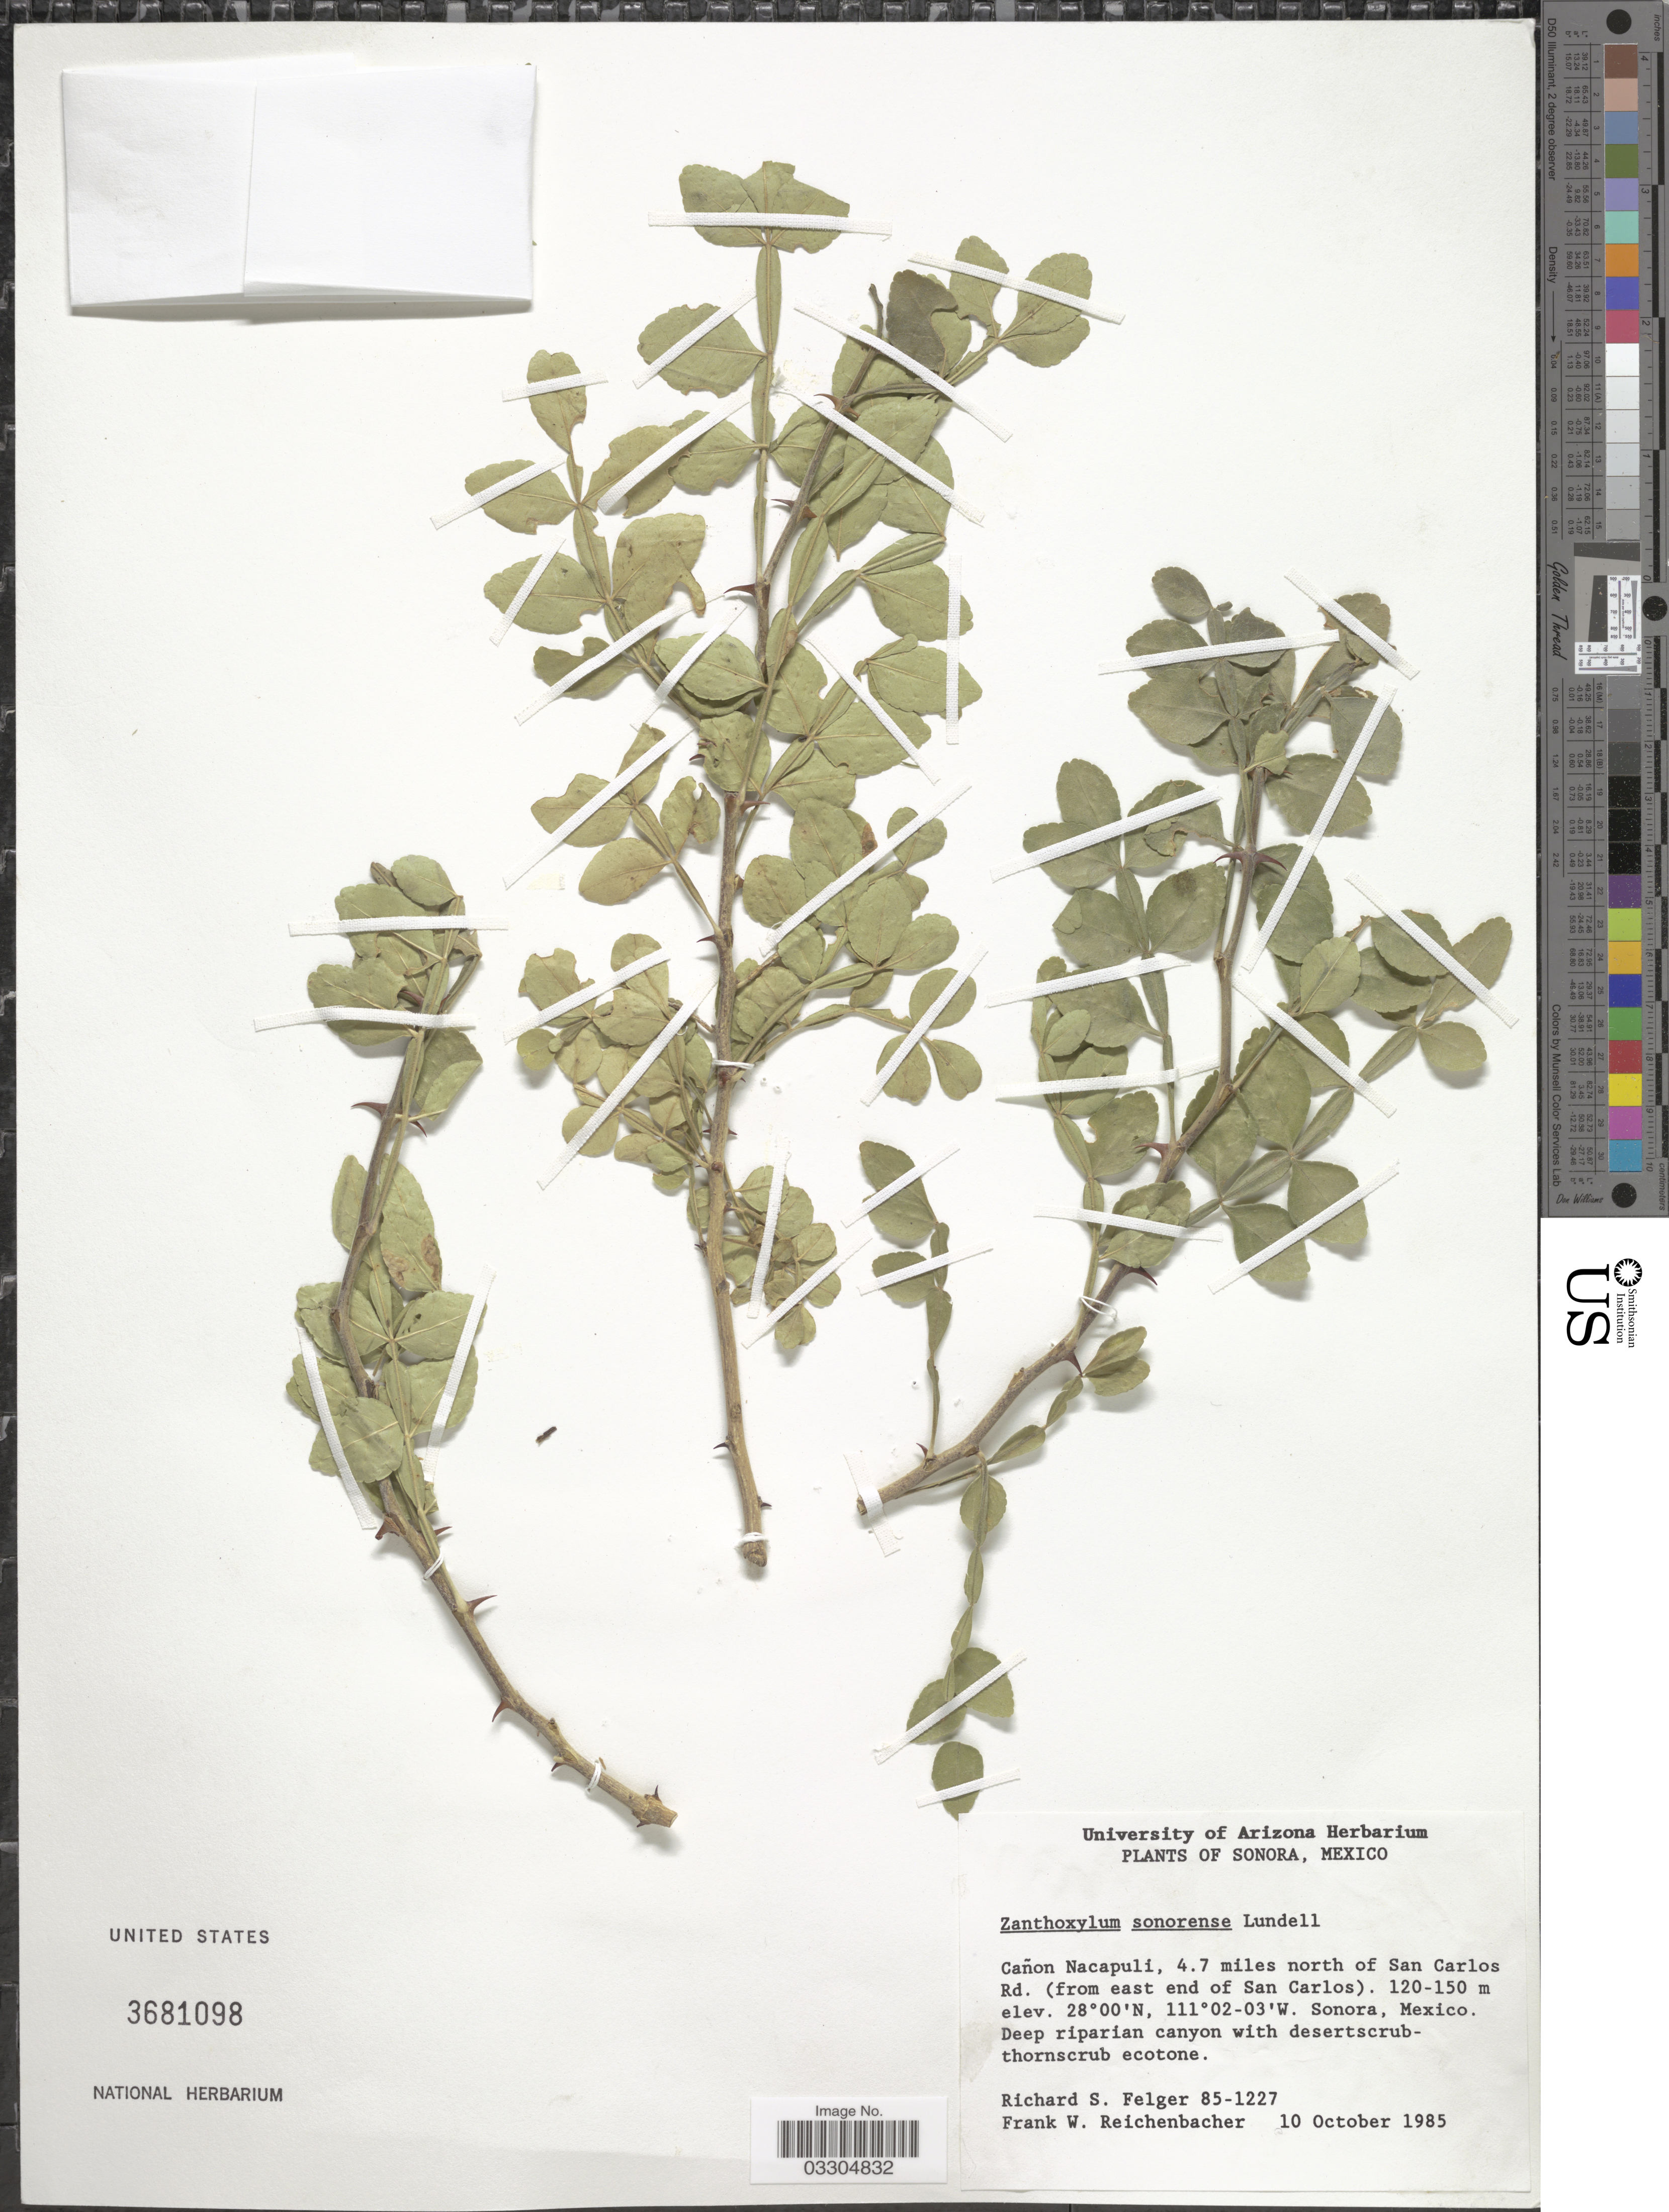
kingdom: Plantae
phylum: Tracheophyta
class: Magnoliopsida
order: Sapindales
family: Rutaceae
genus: Zanthoxylum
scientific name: Zanthoxylum sonorense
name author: Lundell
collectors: R. S. Felger & Reichenbacher, F. W.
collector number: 85-1227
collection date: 1985-10-10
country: Mexico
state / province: Sonora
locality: Cañon Nacapuli, 4.7 miles north of San Carlos Rd. (from east end of San Carlos).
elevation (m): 120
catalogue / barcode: US 3681098